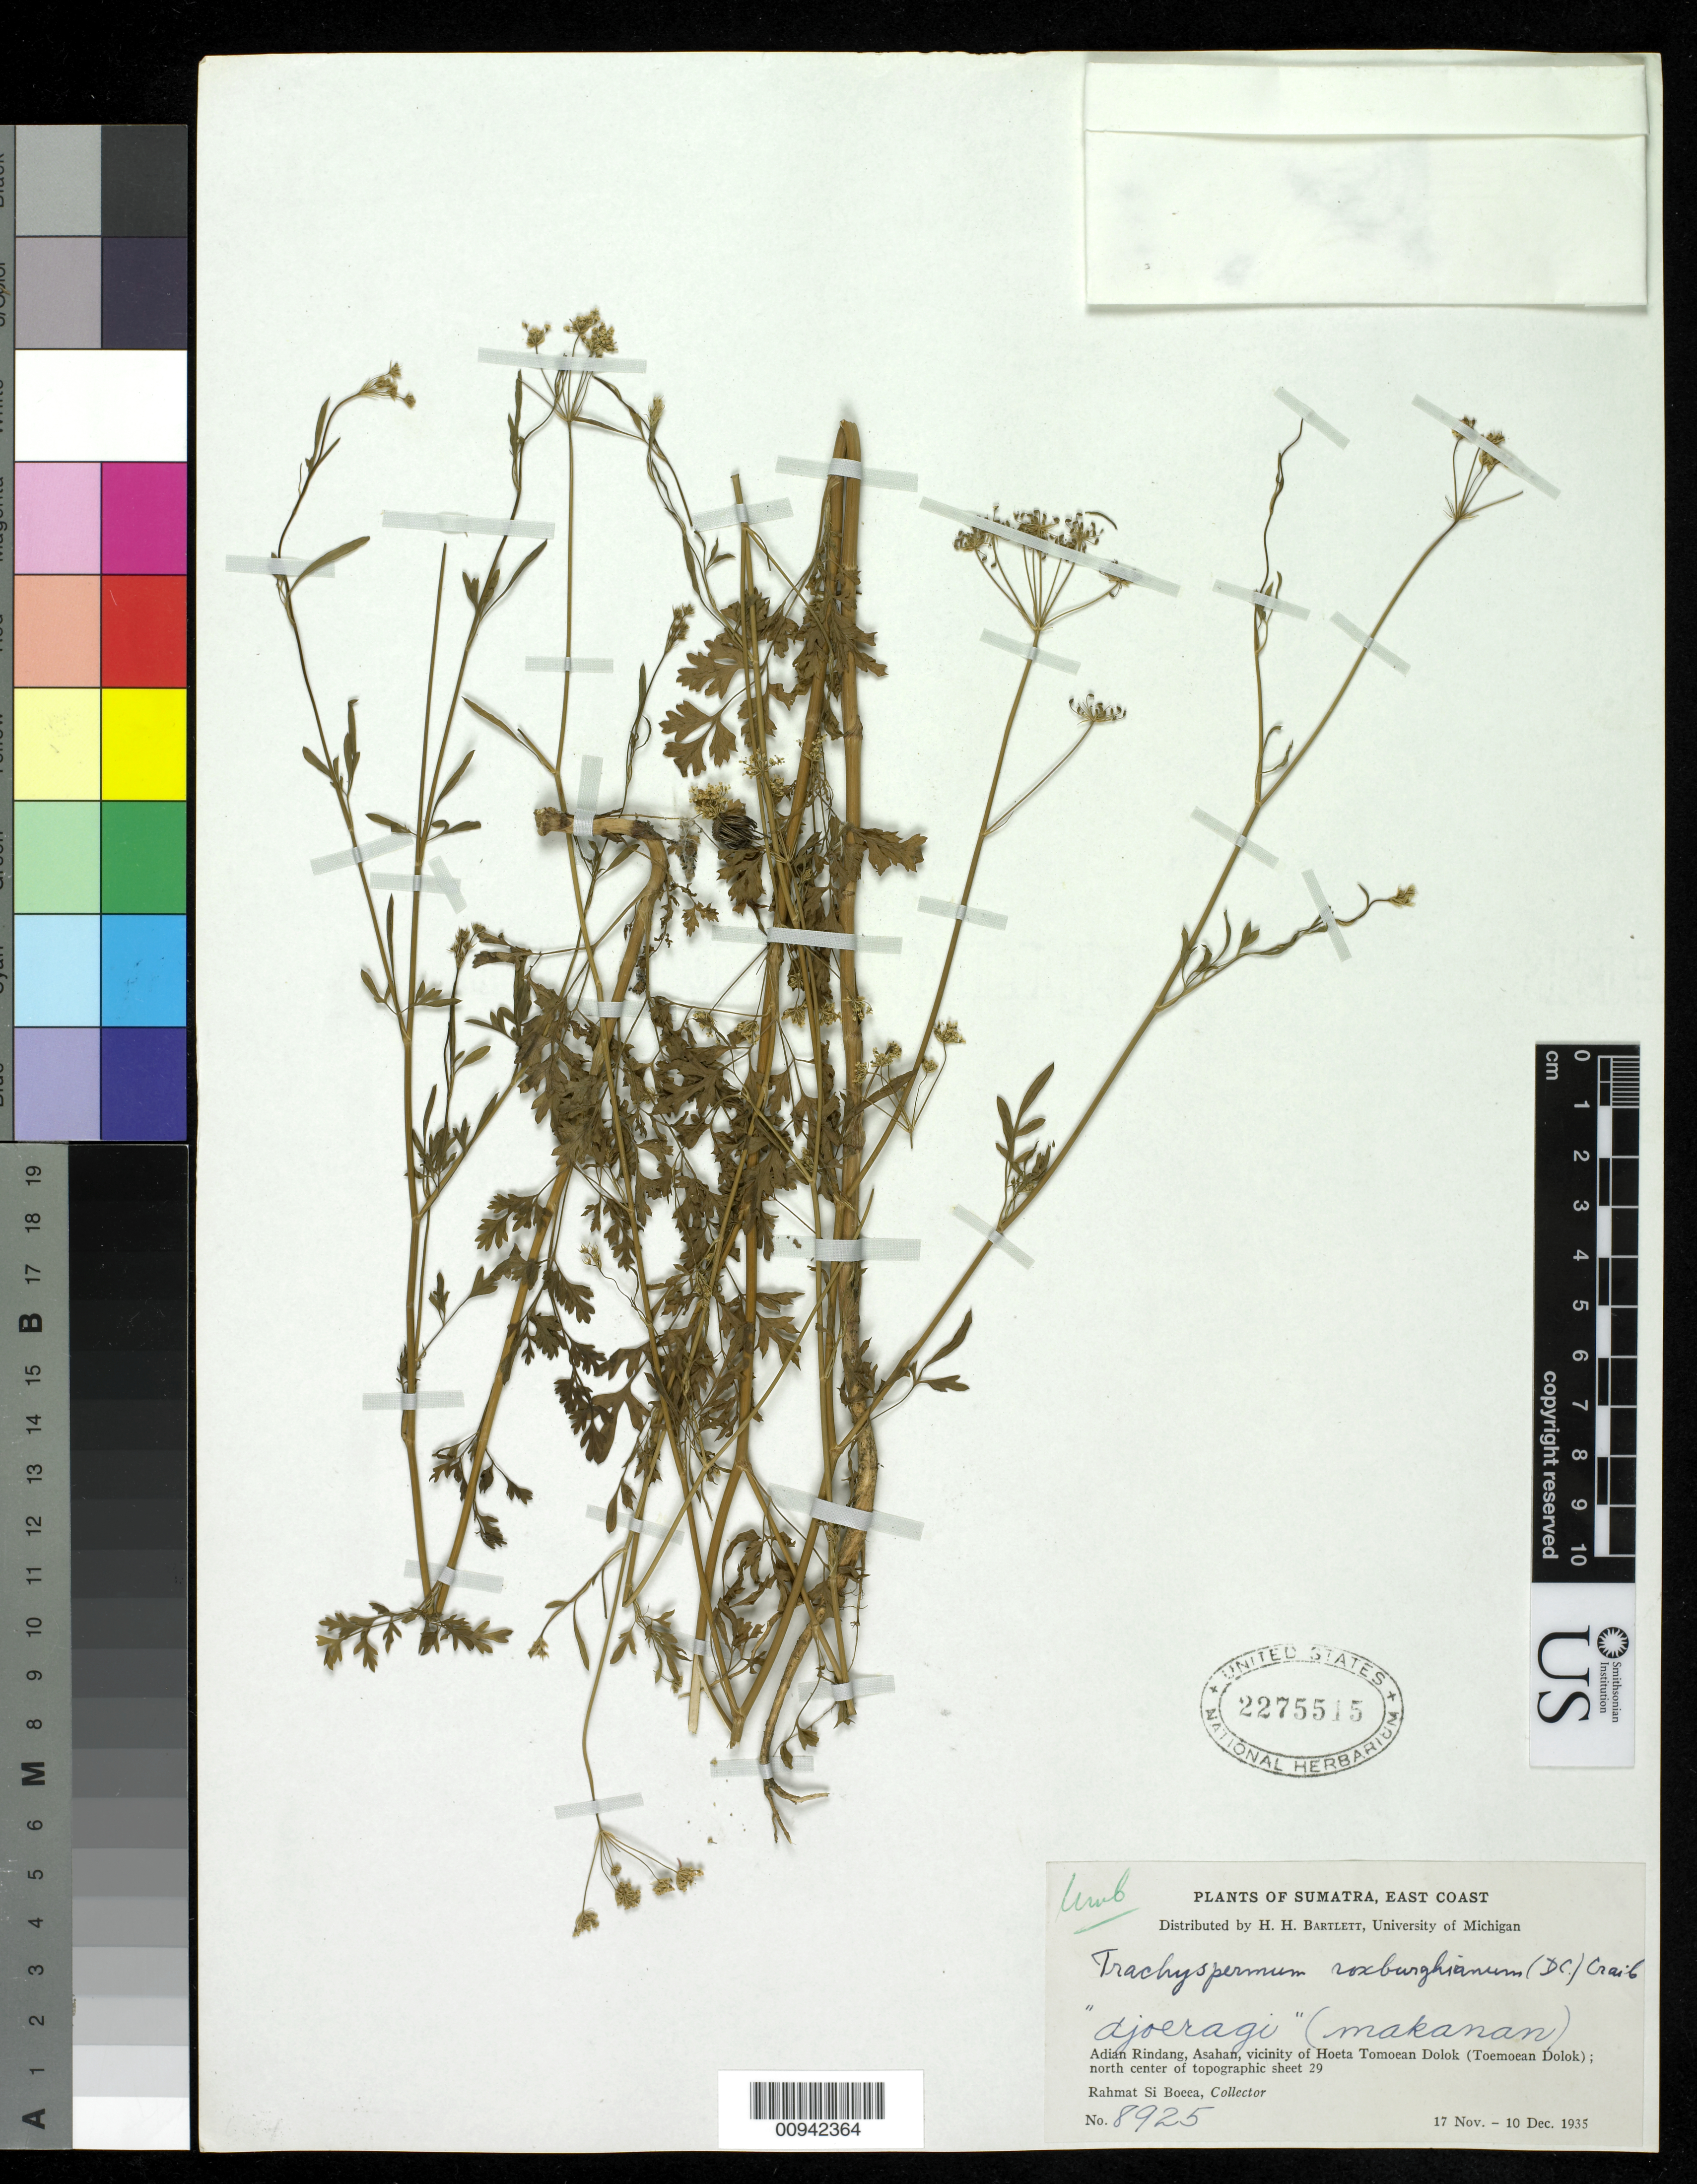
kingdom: Plantae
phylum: Tracheophyta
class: Magnoliopsida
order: Apiales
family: Apiaceae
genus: Trachyspermum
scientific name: Trachyspermum roxburghianum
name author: (DC.) H. Wolff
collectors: Rahmat Si Boeea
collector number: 8925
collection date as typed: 17 Nov 1935 to 10 Dec 1935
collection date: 1935-11-17/1935-12-10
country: Indonesia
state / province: Sumatra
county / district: Aceh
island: Sumatra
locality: Adian Rindang, Asahan, vicinity of Hoeta Tomoean Dolok (Toemoean Dolok)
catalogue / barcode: US 2275515